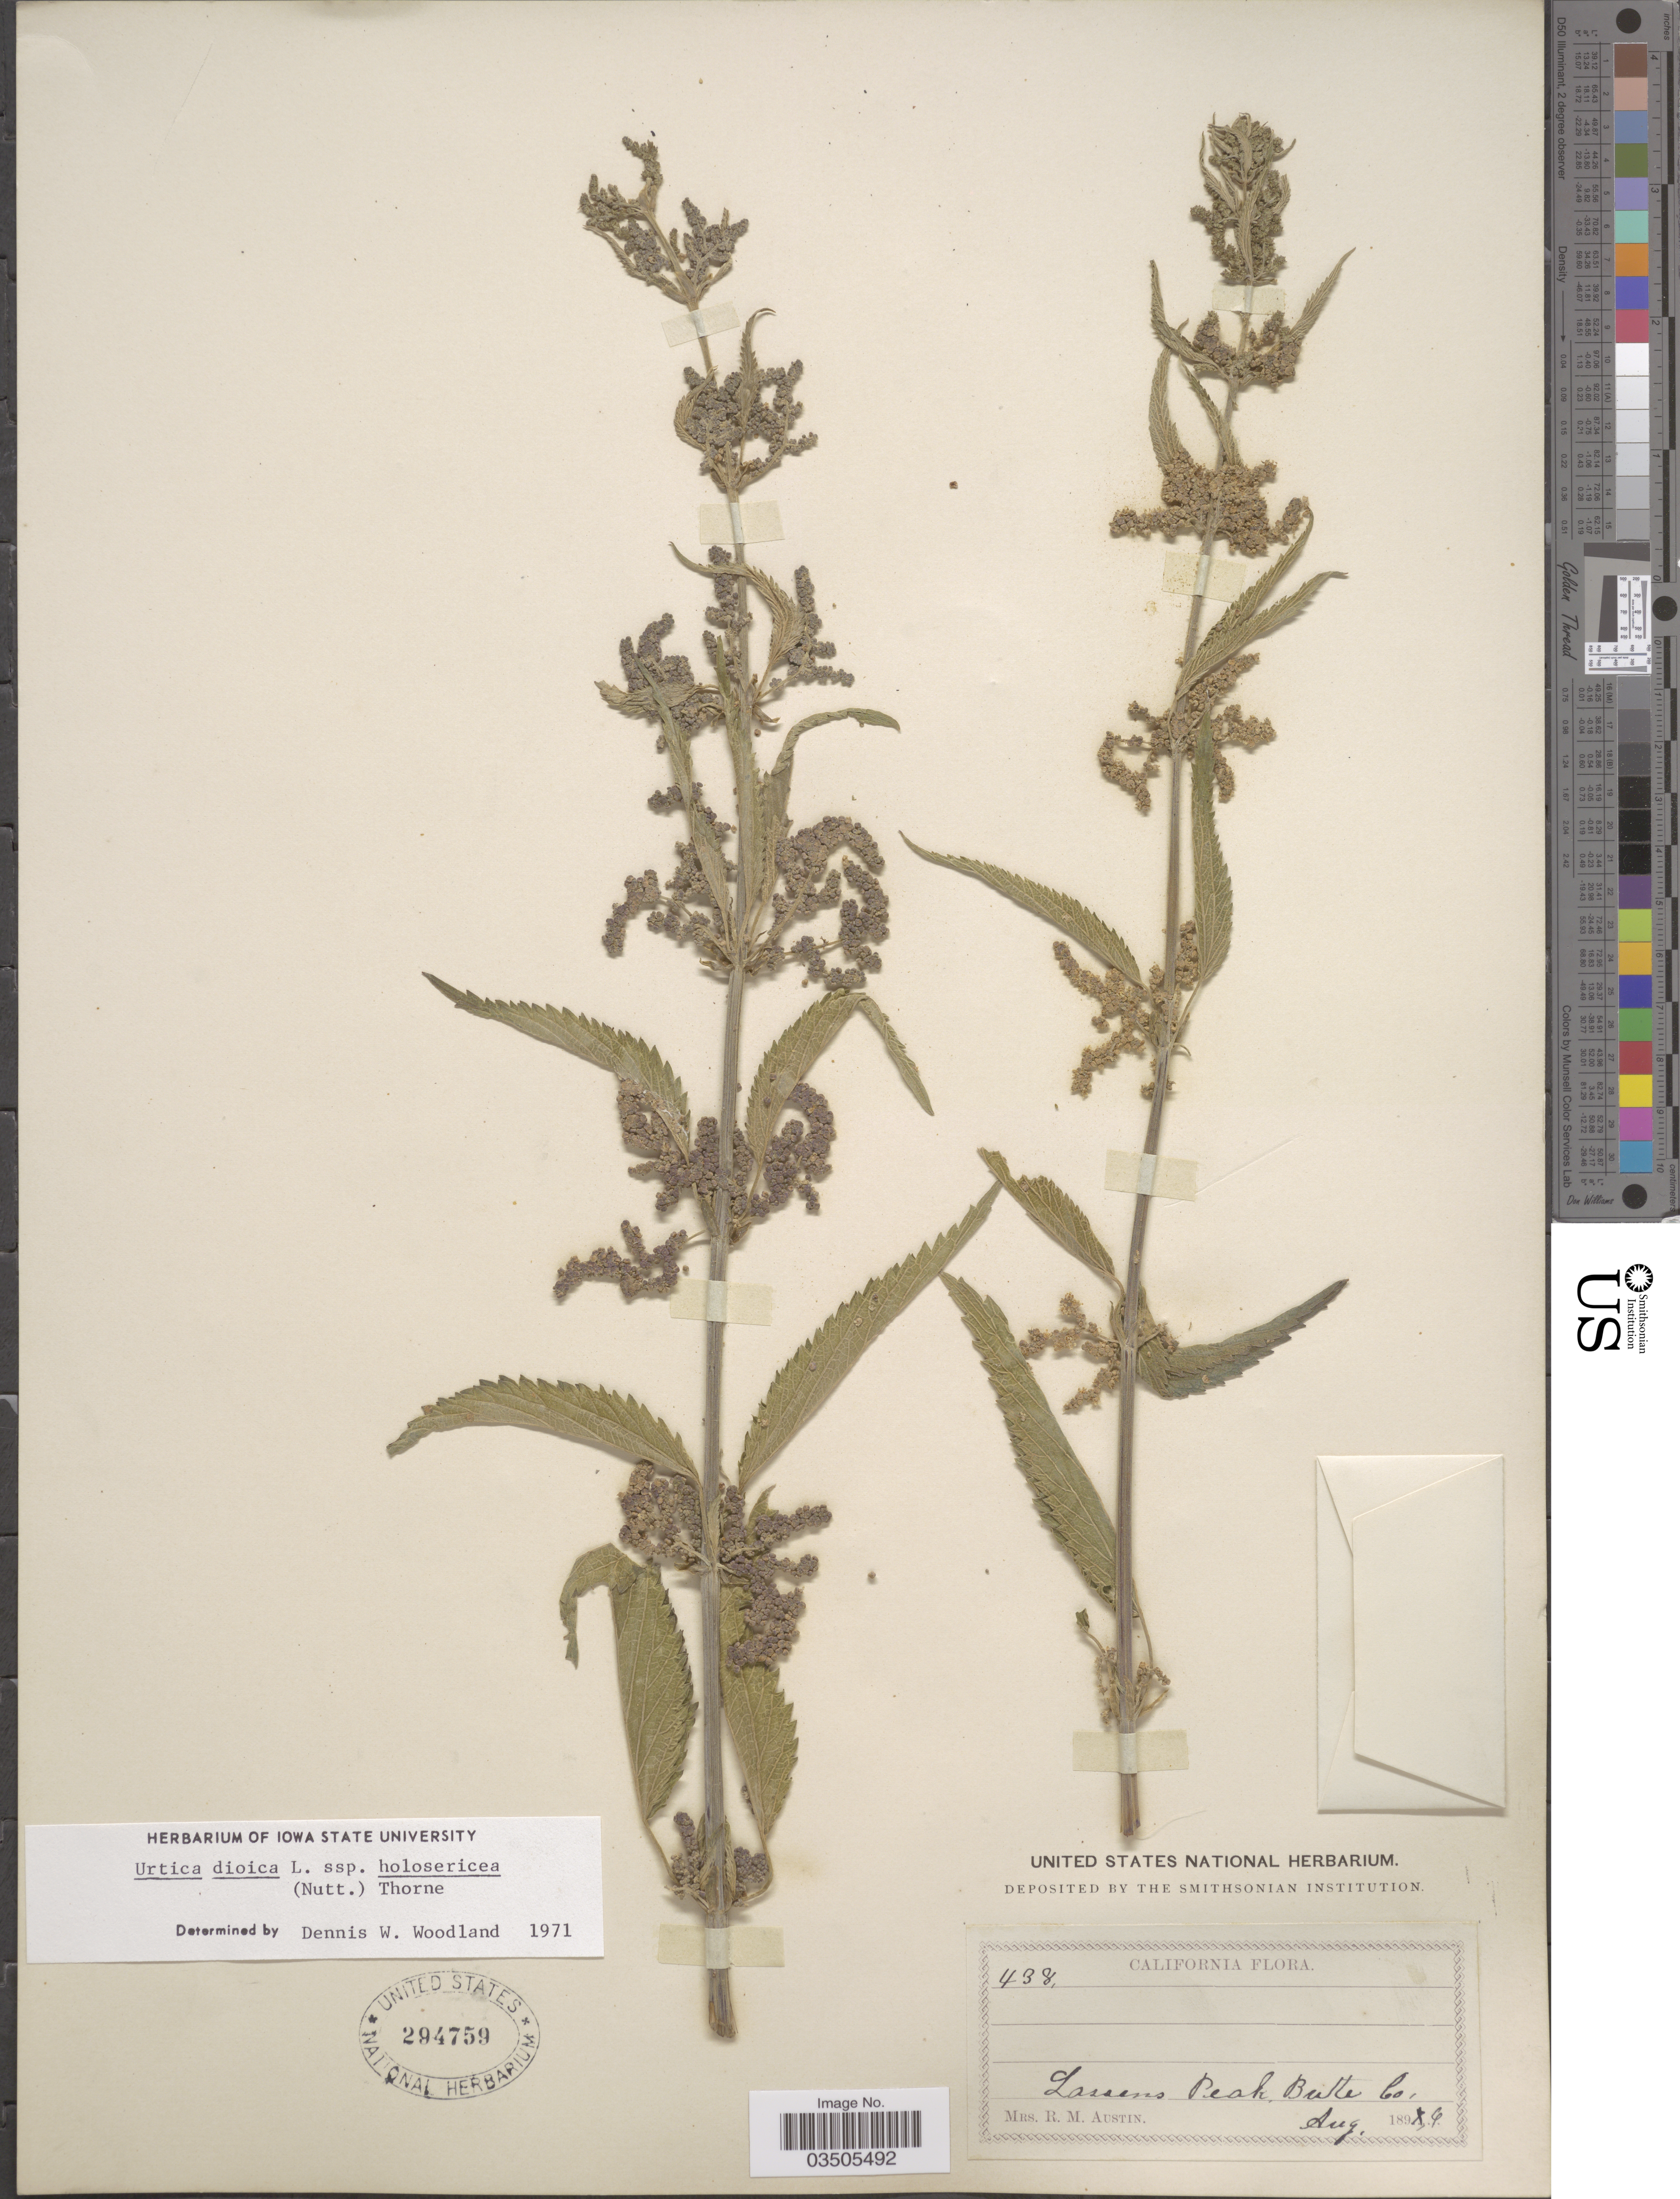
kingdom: Plantae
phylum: Tracheophyta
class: Magnoliopsida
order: Rosales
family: Urticaceae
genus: Urtica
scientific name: Urtica dioica subsp. holosericea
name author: (Nutt.) Thorne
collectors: R. Austin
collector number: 438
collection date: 1894-08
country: United States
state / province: California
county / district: Butte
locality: Lassens Peak, Butte Co.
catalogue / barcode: US 294759